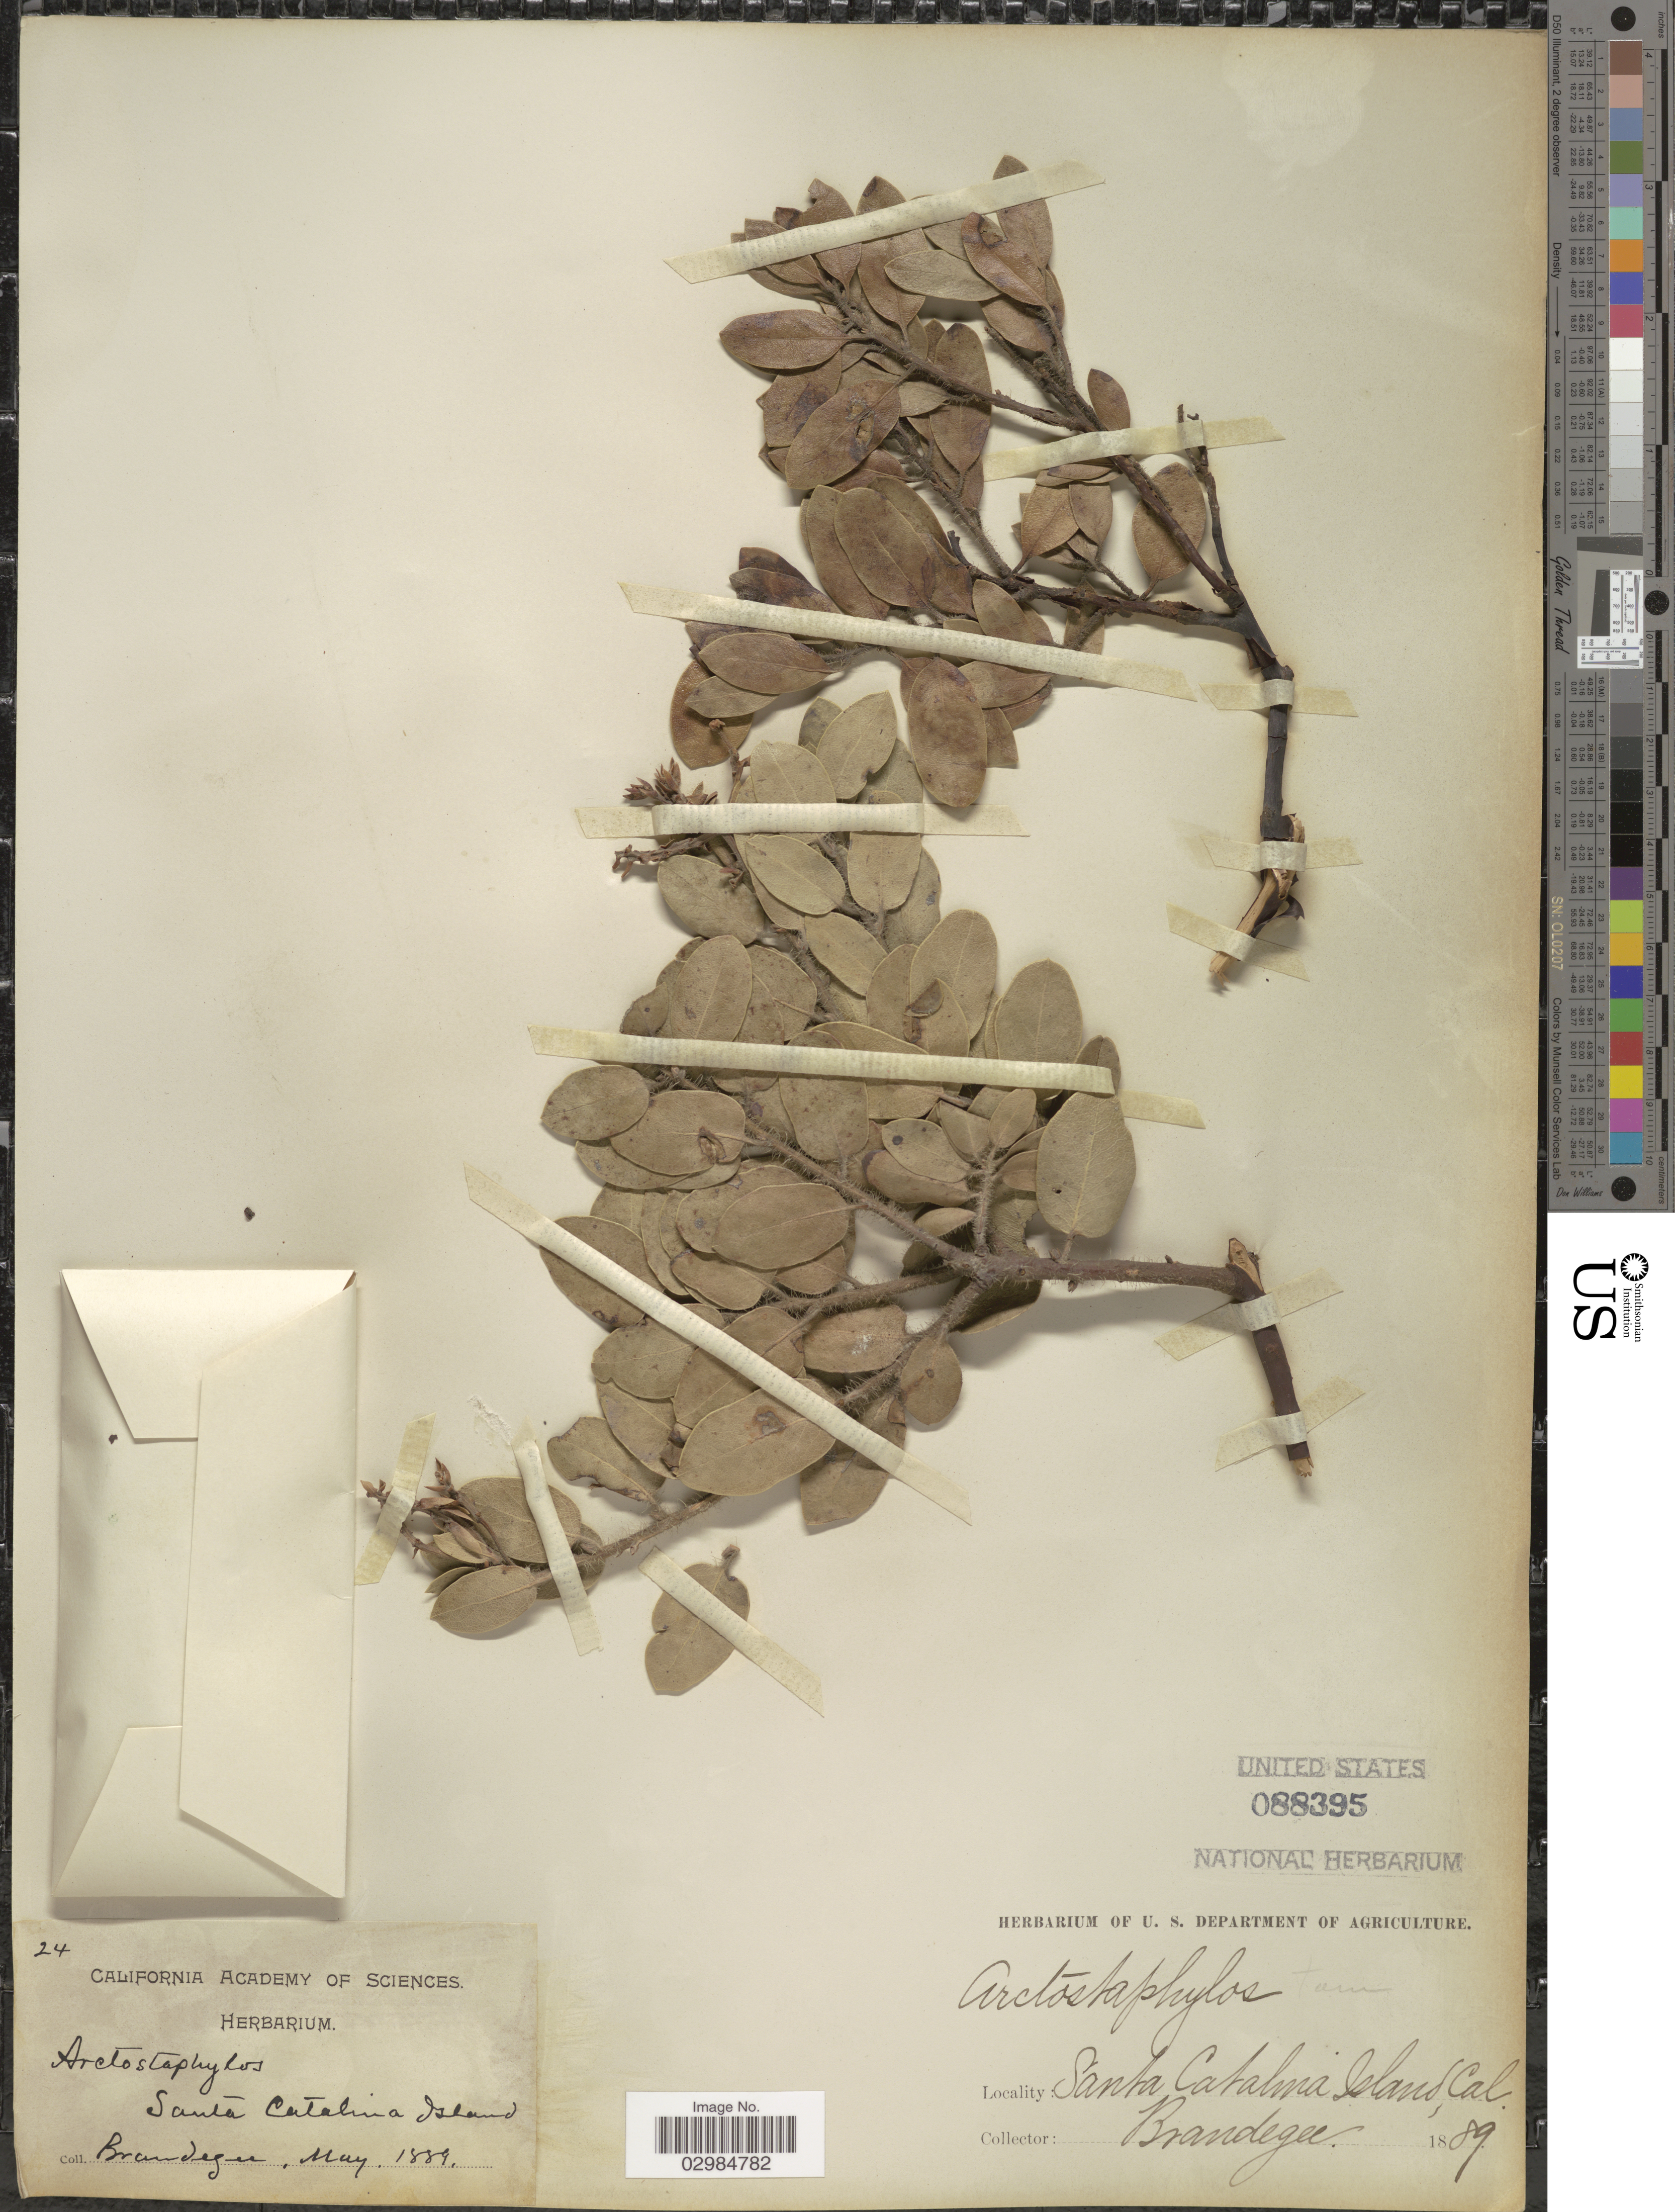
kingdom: Plantae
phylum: Tracheophyta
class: Magnoliopsida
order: Ericales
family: Ericaceae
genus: Arctostaphylos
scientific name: Arctostaphylos tomentosa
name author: (Pursh) Lindl.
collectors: -- Brandegee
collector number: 24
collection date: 1889-05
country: United States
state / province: California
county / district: Los Angeles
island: Santa Catalina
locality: Santa Catalina Island, Cal.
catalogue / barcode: US 88395